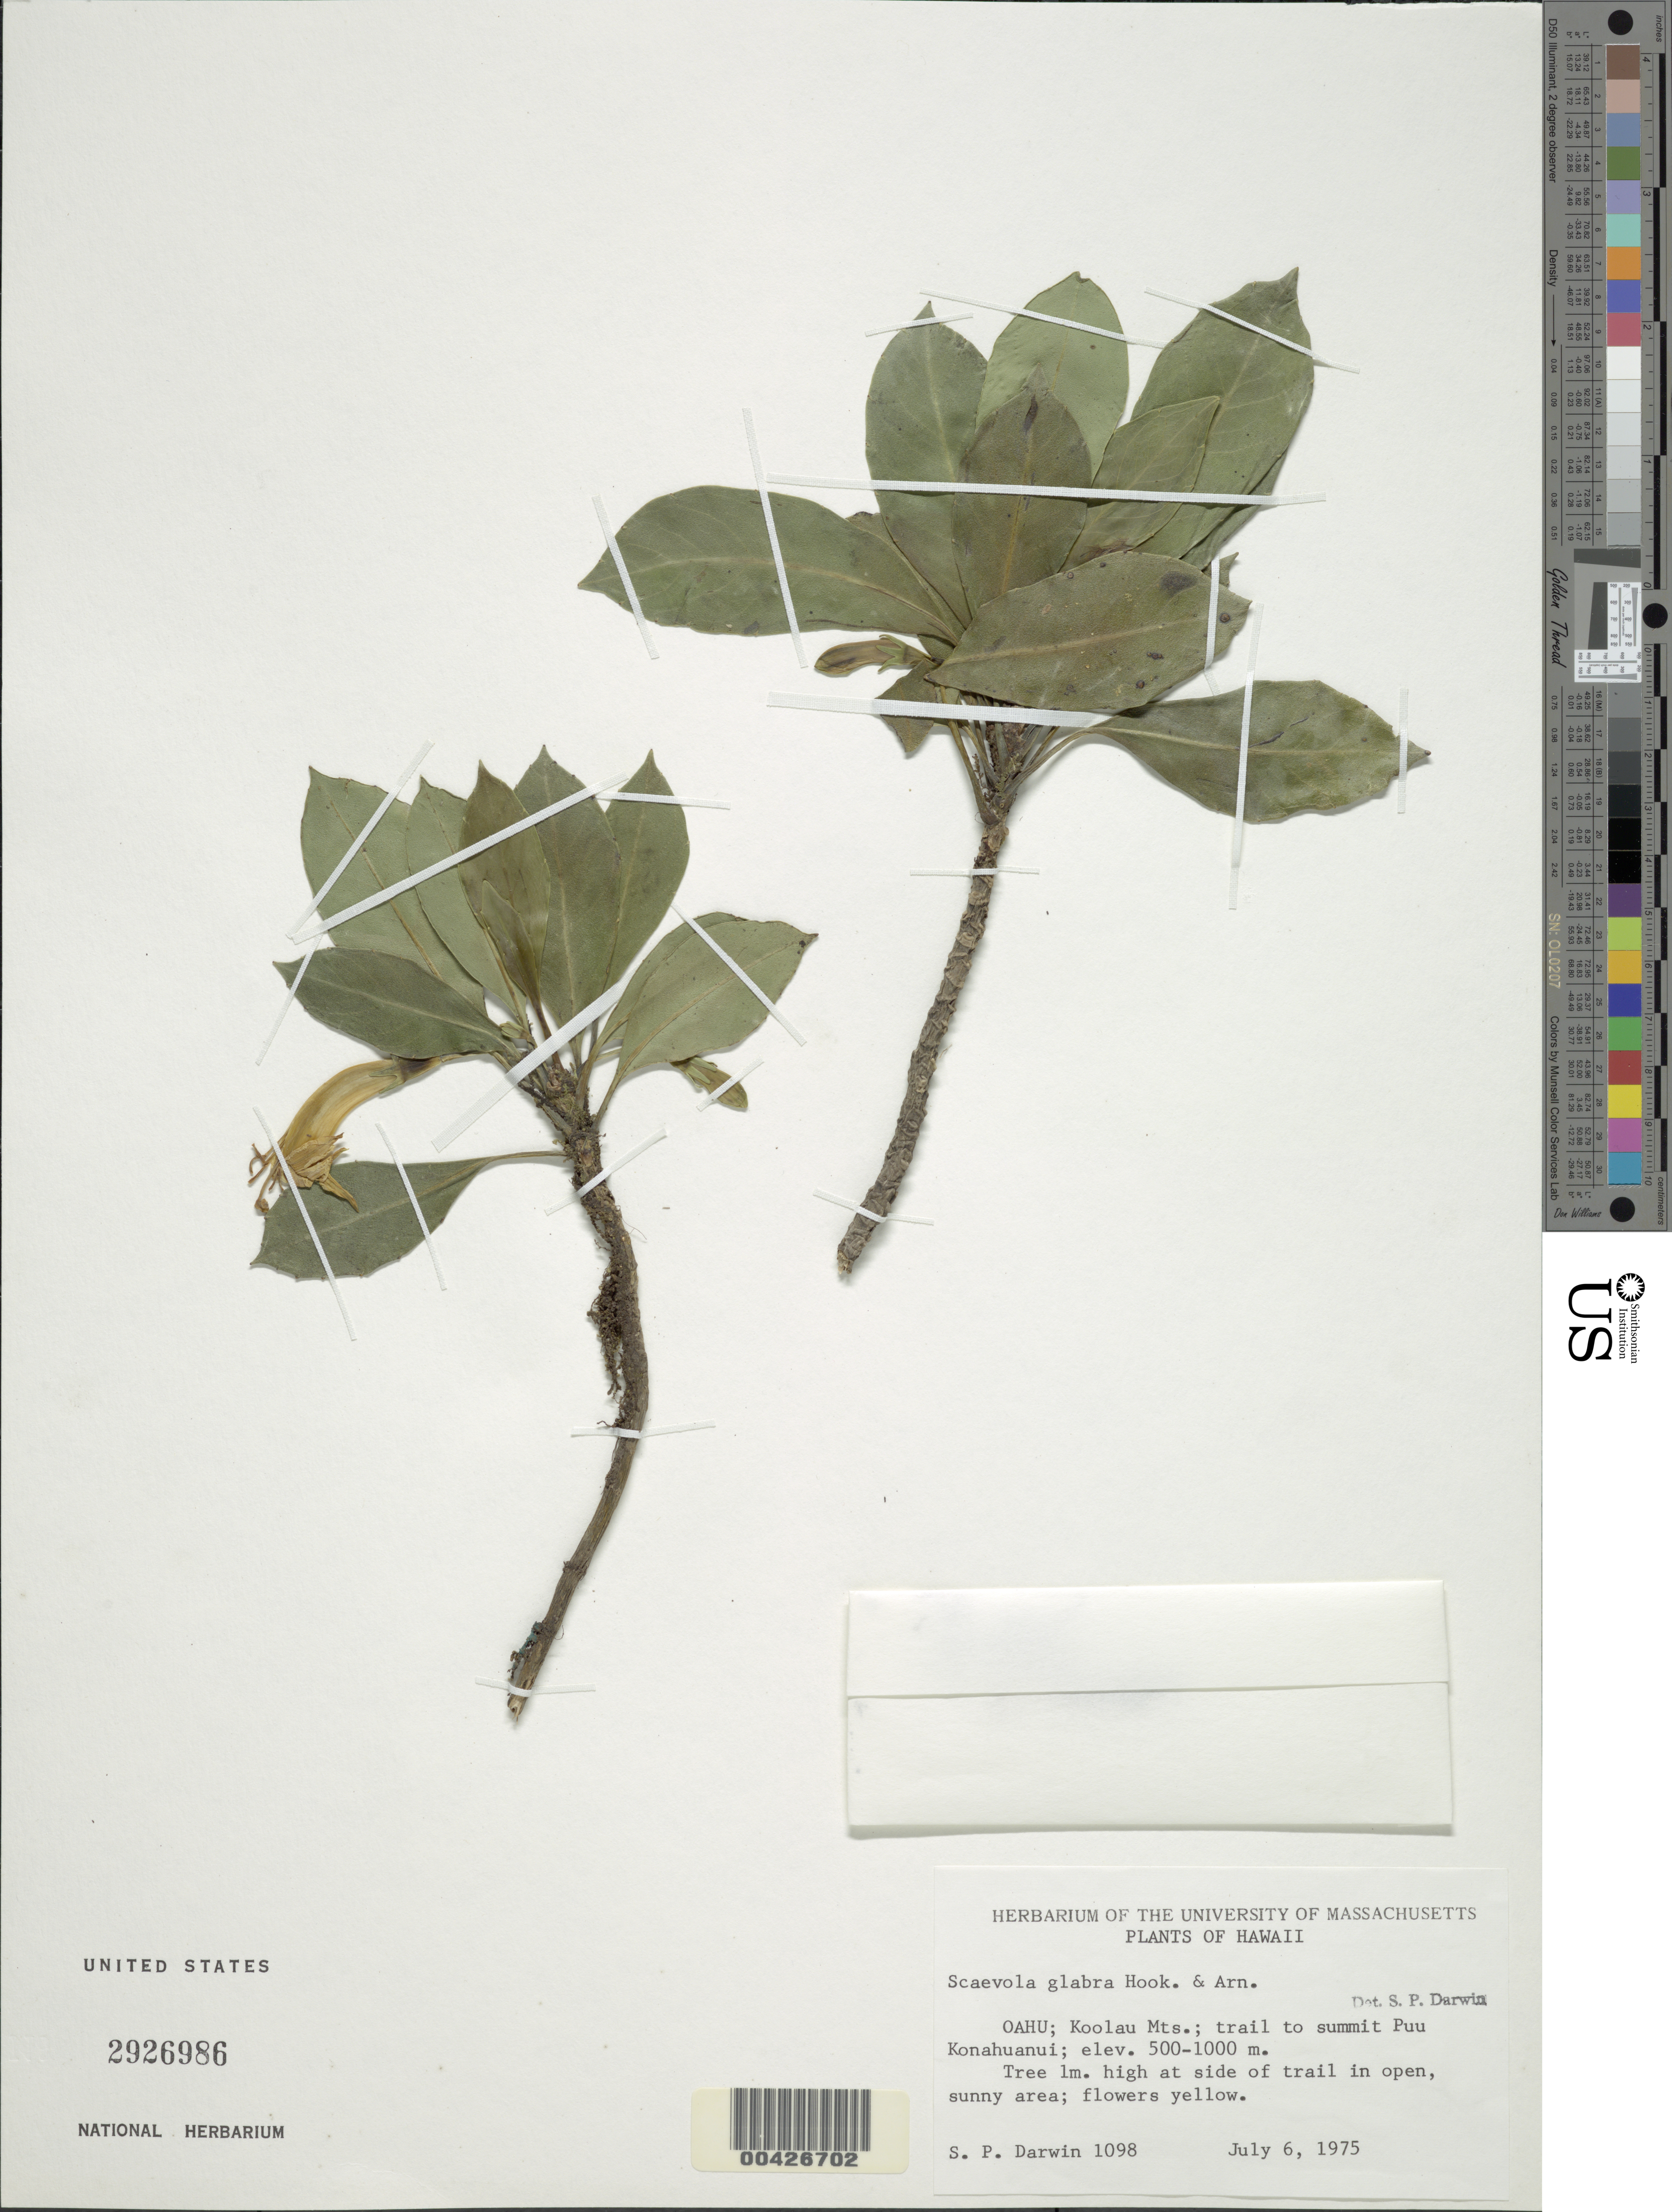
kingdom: Plantae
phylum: Tracheophyta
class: Magnoliopsida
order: Asterales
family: Goodeniaceae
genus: Scaevola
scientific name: Scaevola glabra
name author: Hook. & Arn.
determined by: Darwin, S. P.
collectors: S. P. Darwin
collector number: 1098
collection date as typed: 6 Jul 1975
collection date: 1975-07-06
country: United States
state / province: Hawaii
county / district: Honolulu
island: Oahu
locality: Oahu; Koolau Mts., trail to summit Puu Konahuanui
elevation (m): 500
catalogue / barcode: US 2926986